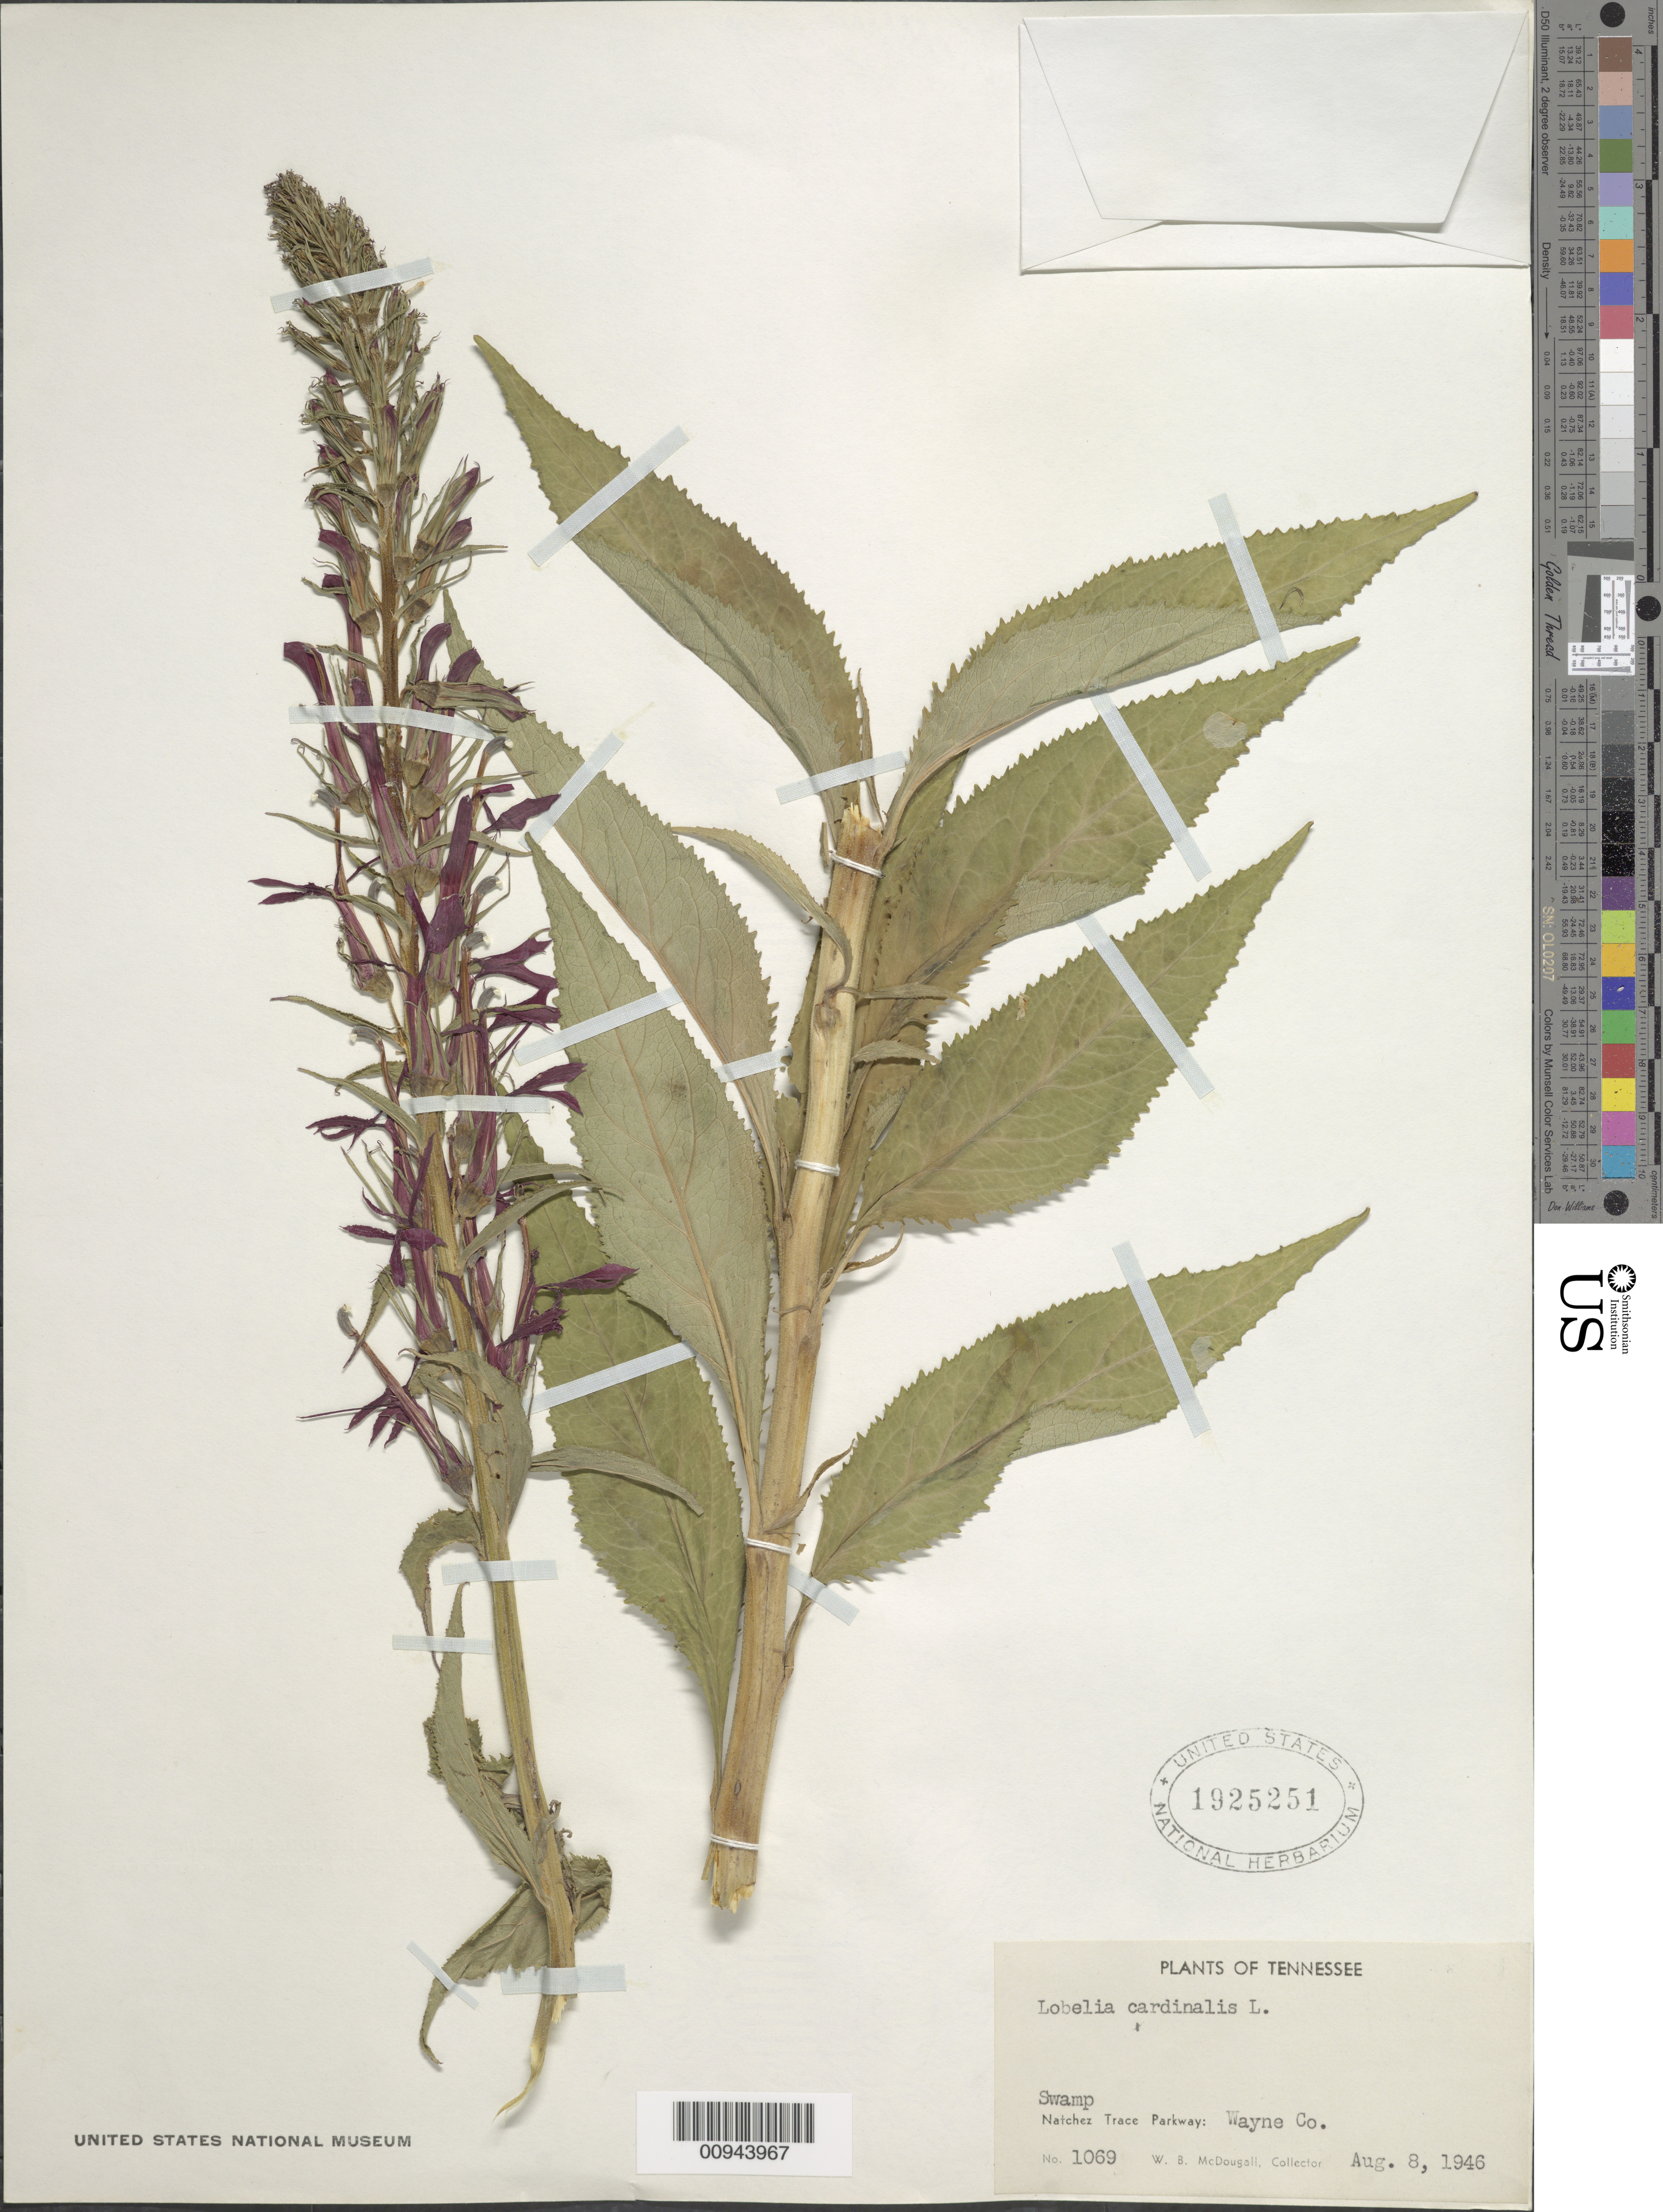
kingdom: Plantae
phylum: Tracheophyta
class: Magnoliopsida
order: Asterales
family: Campanulaceae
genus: Lobelia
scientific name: Lobelia cardinalis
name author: L.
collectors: W. B. McDougall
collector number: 1069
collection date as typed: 8 Aug 1946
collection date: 1946-08-08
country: United States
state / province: Mississippi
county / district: Wayne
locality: Natchez trace parkway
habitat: swamp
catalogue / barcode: US 1925251